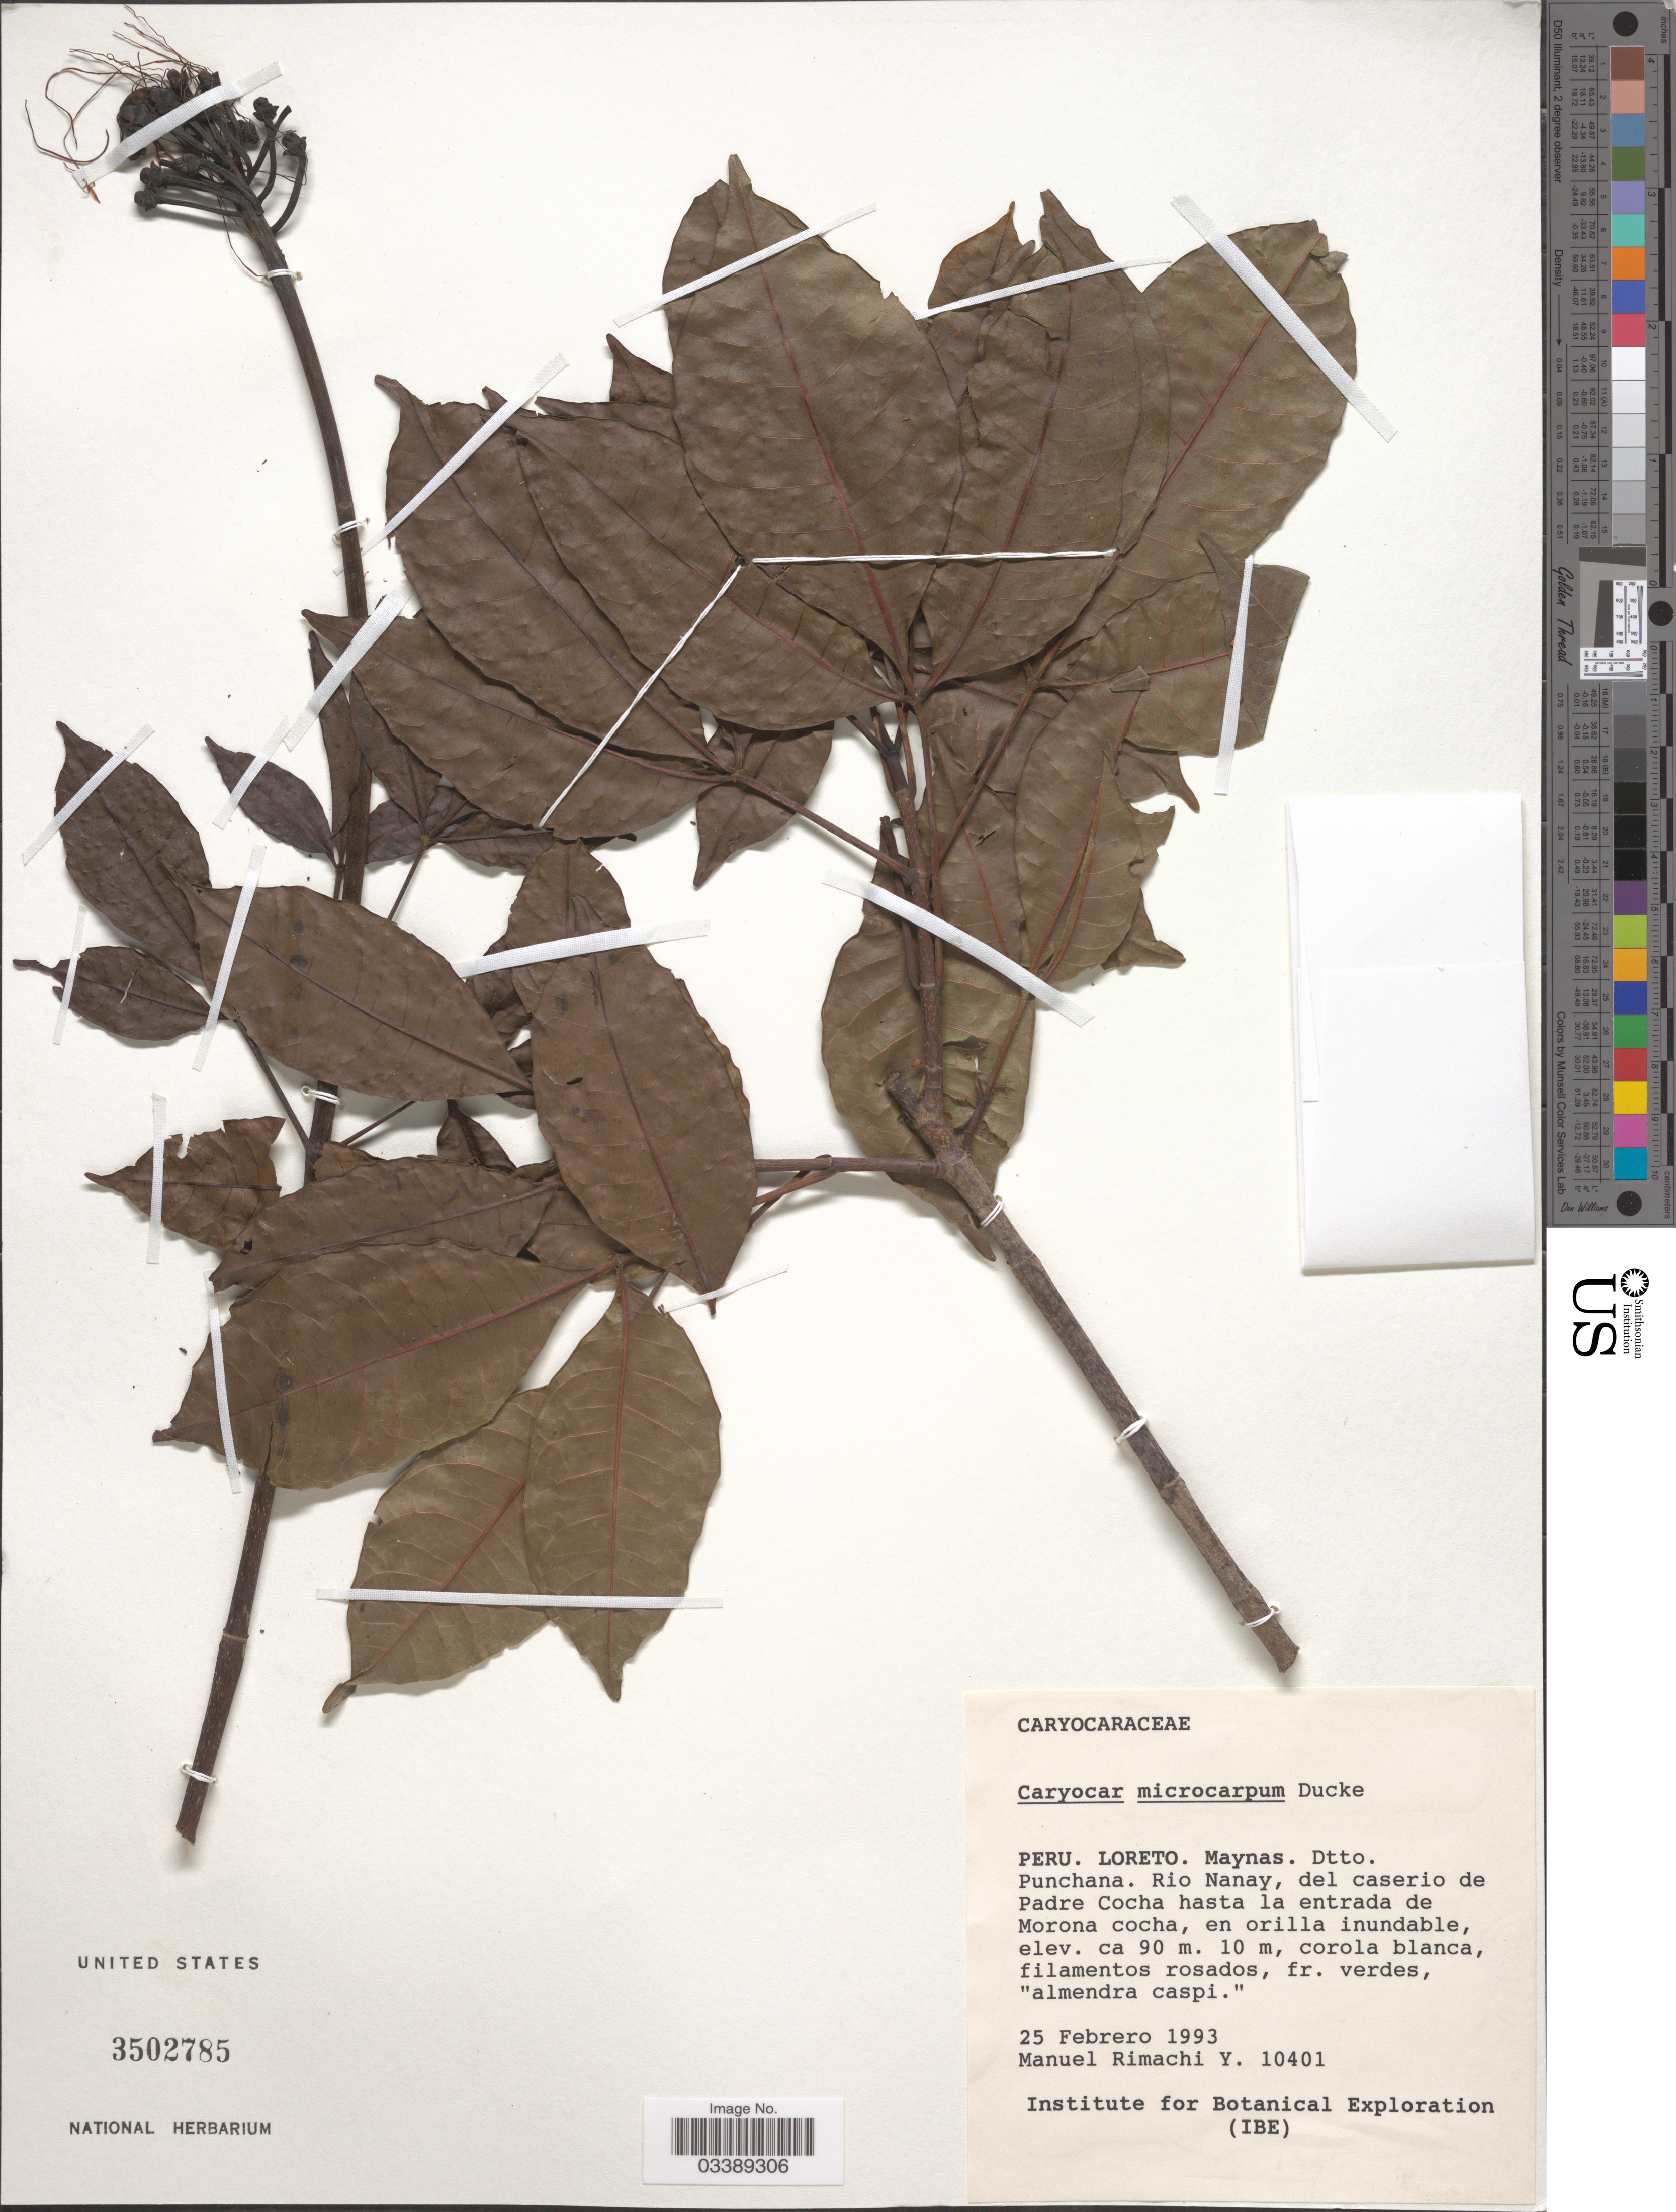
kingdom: Plantae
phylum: Tracheophyta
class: Magnoliopsida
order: Malpighiales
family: Caryocaraceae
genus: Caryocar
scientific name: Caryocar microcarpum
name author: Ducke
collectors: M. Rimachi Y.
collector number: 10401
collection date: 1993-02-25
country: Peru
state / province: Loreto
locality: Maynas. Dtto. Punchana. Rio Nanay, del caserio de Padre Cocha hasta la entrada de Morona cocha.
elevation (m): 90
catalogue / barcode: US 3502785